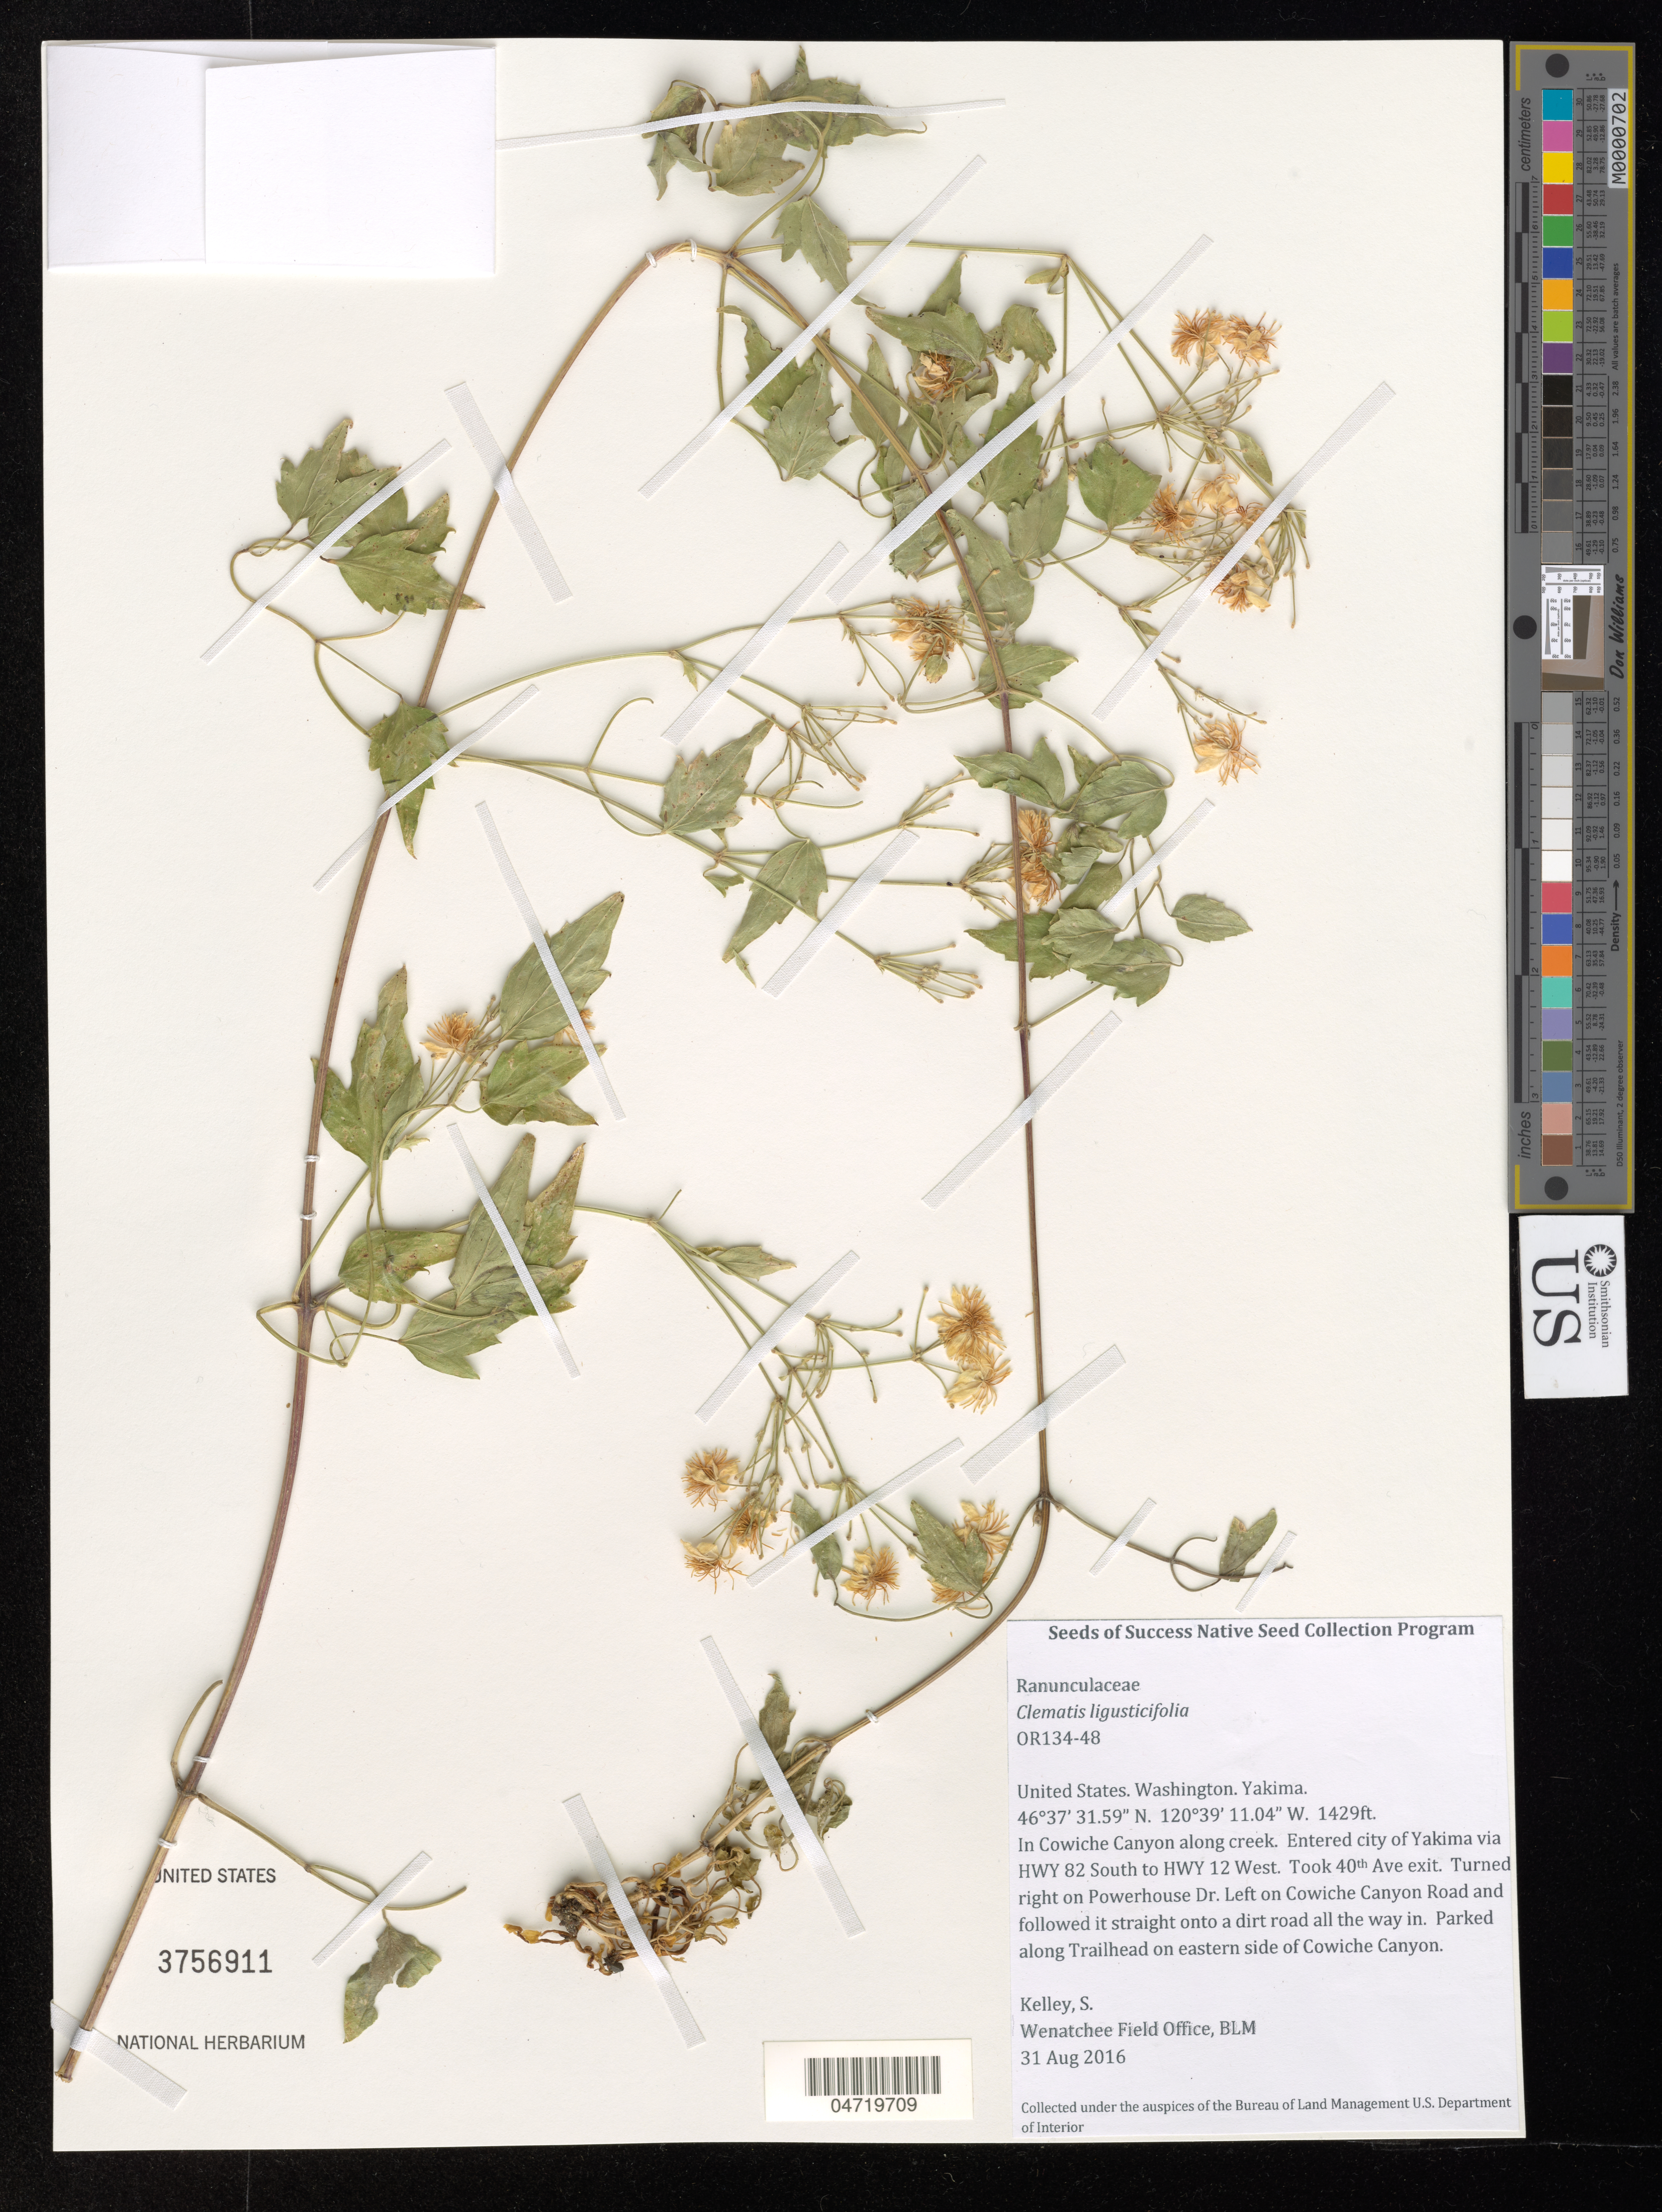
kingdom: Plantae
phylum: Tracheophyta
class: Magnoliopsida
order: Ranunculales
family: Ranunculaceae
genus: Clematis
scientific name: Clematis ligusticifolia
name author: Nutt.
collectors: S. Kelley, J. Moore, K. Loos, K. Schneider & A. Miller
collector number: OR134-48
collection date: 2016-08-31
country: United States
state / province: Washington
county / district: Yakima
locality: Cowiche Canyon, Creek Trail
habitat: Riparian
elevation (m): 436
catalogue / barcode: US 3756911